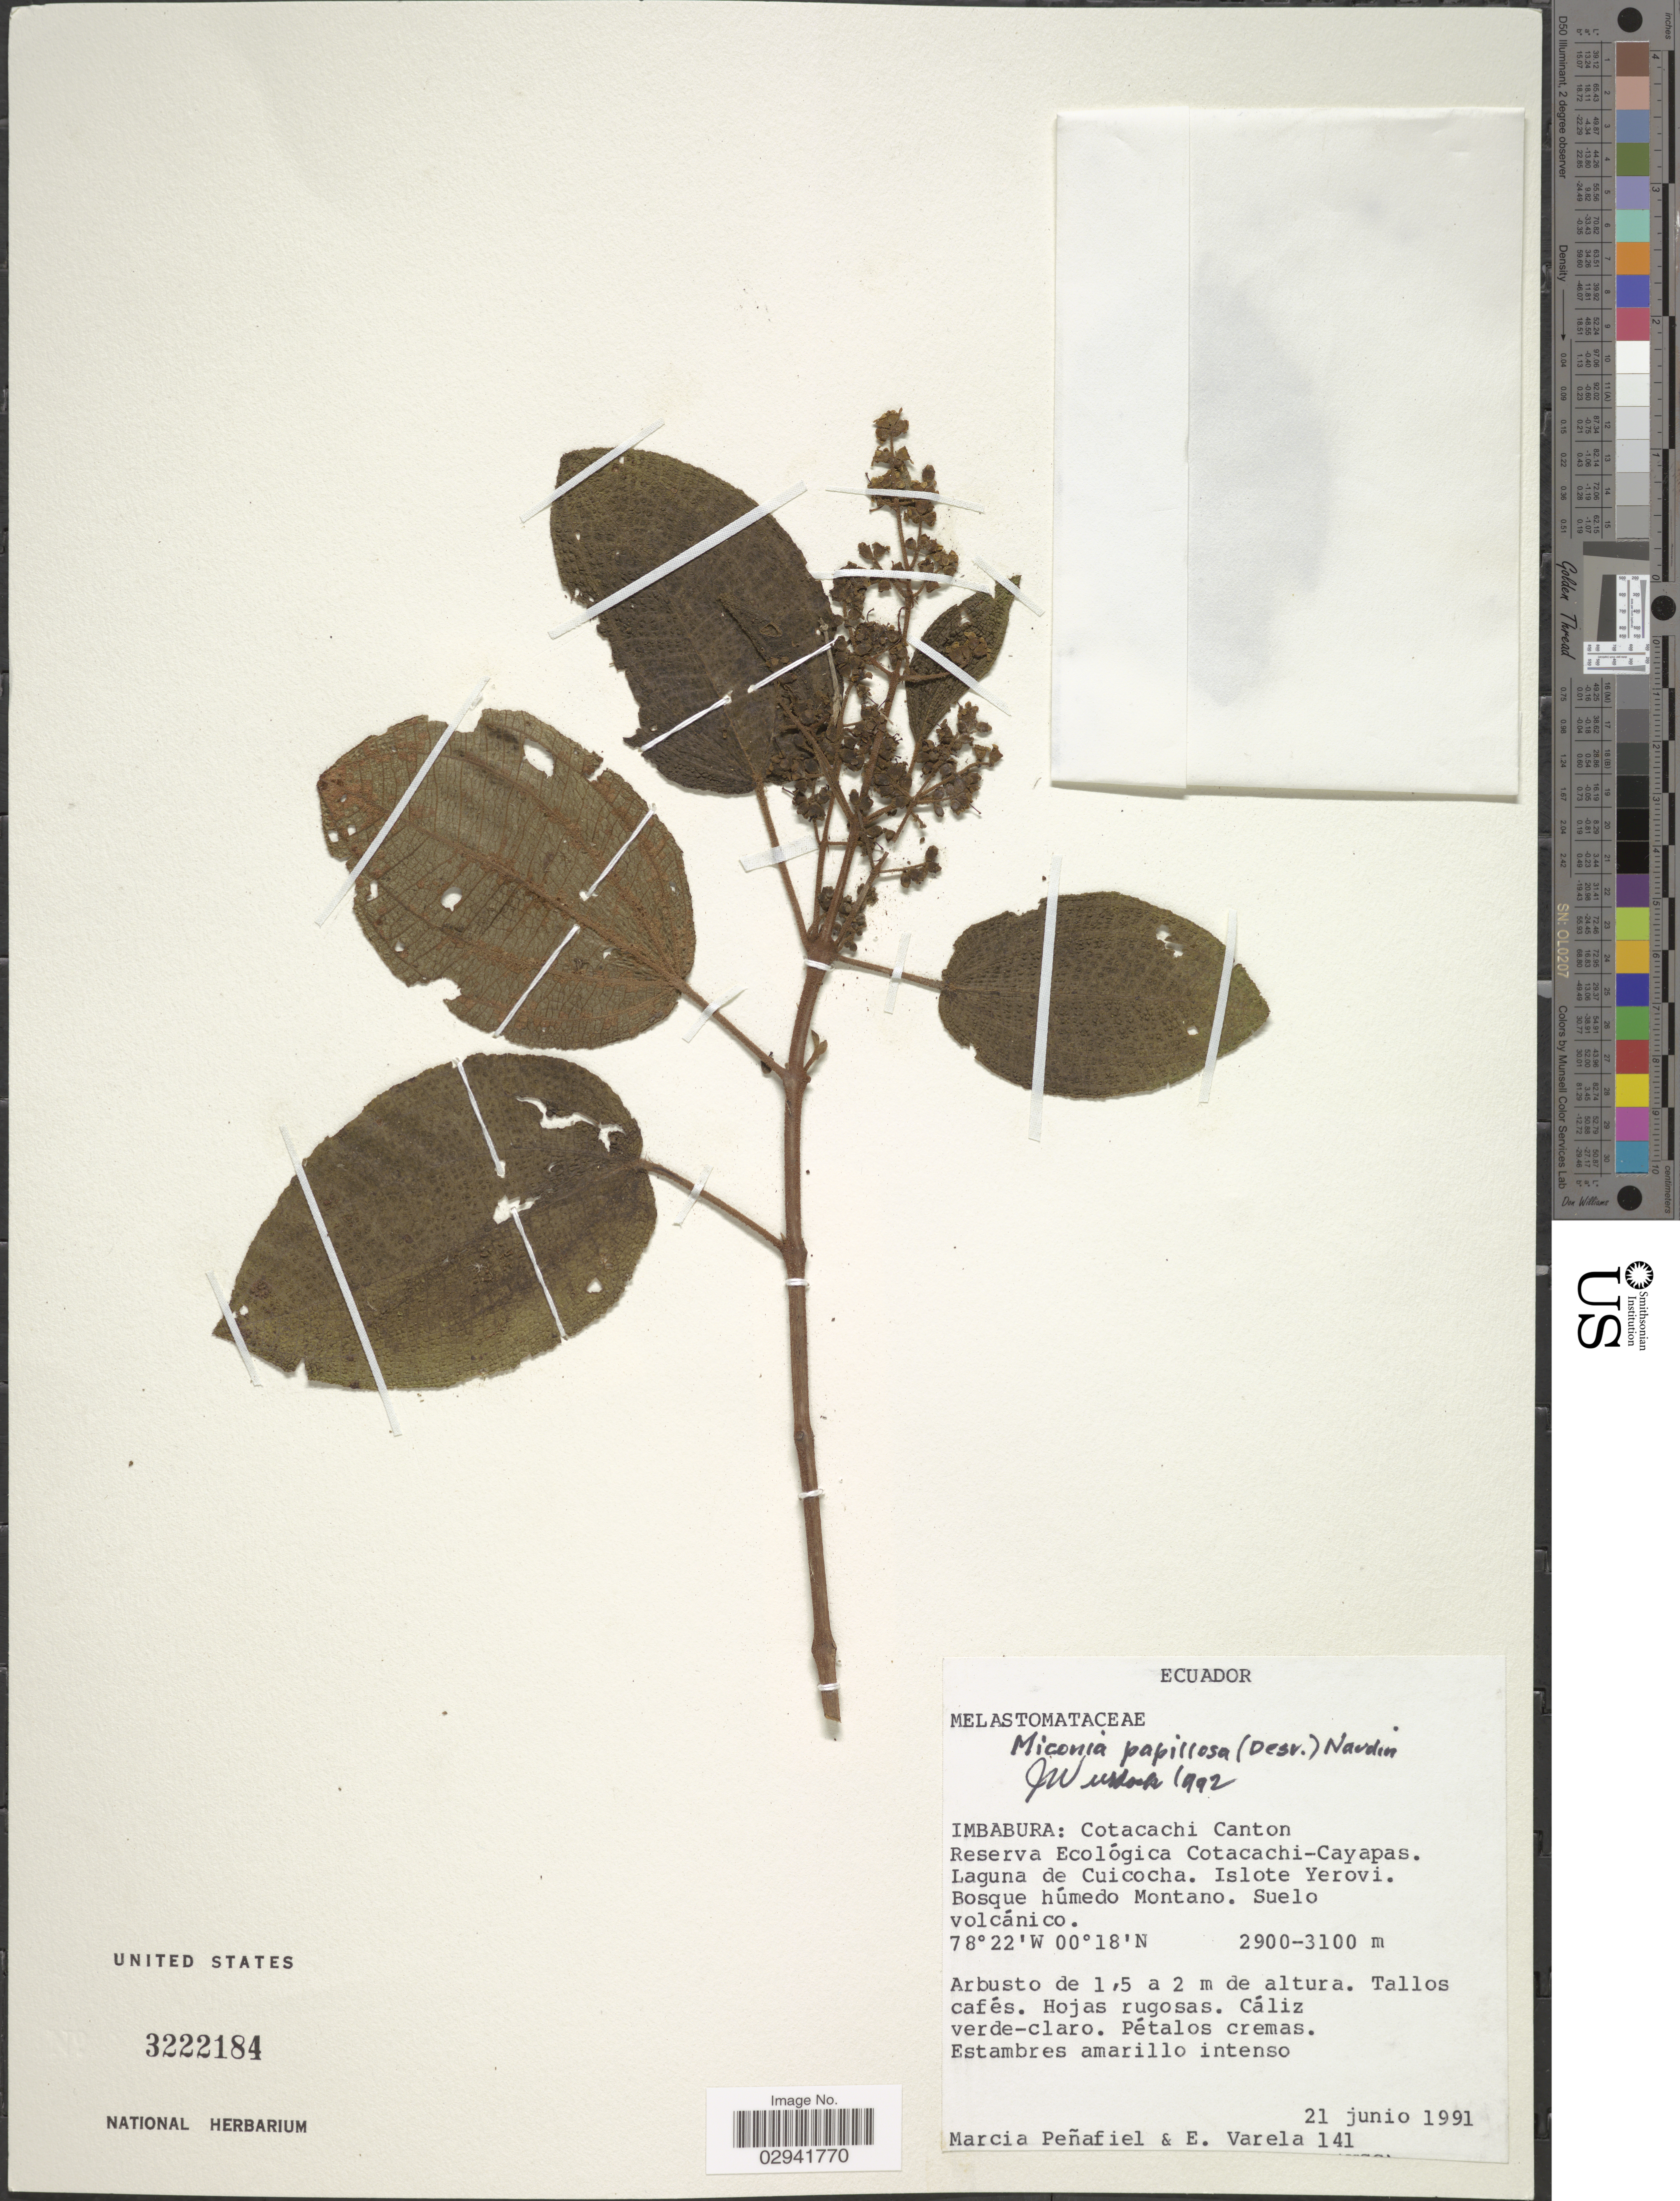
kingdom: Plantae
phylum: Tracheophyta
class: Magnoliopsida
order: Myrtales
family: Melastomataceae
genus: Miconia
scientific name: Miconia papillosa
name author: (Desr.) Naudin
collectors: M. Penafiel & E. Varela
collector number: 141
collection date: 1991-06-21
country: Ecuador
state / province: Imbabura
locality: Cotacachi Canton. Reserva Ecológica Cotacachi-Cayapas. Laguna de Cuicocha. Islote Yerovi.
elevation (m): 2900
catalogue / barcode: US 3222184